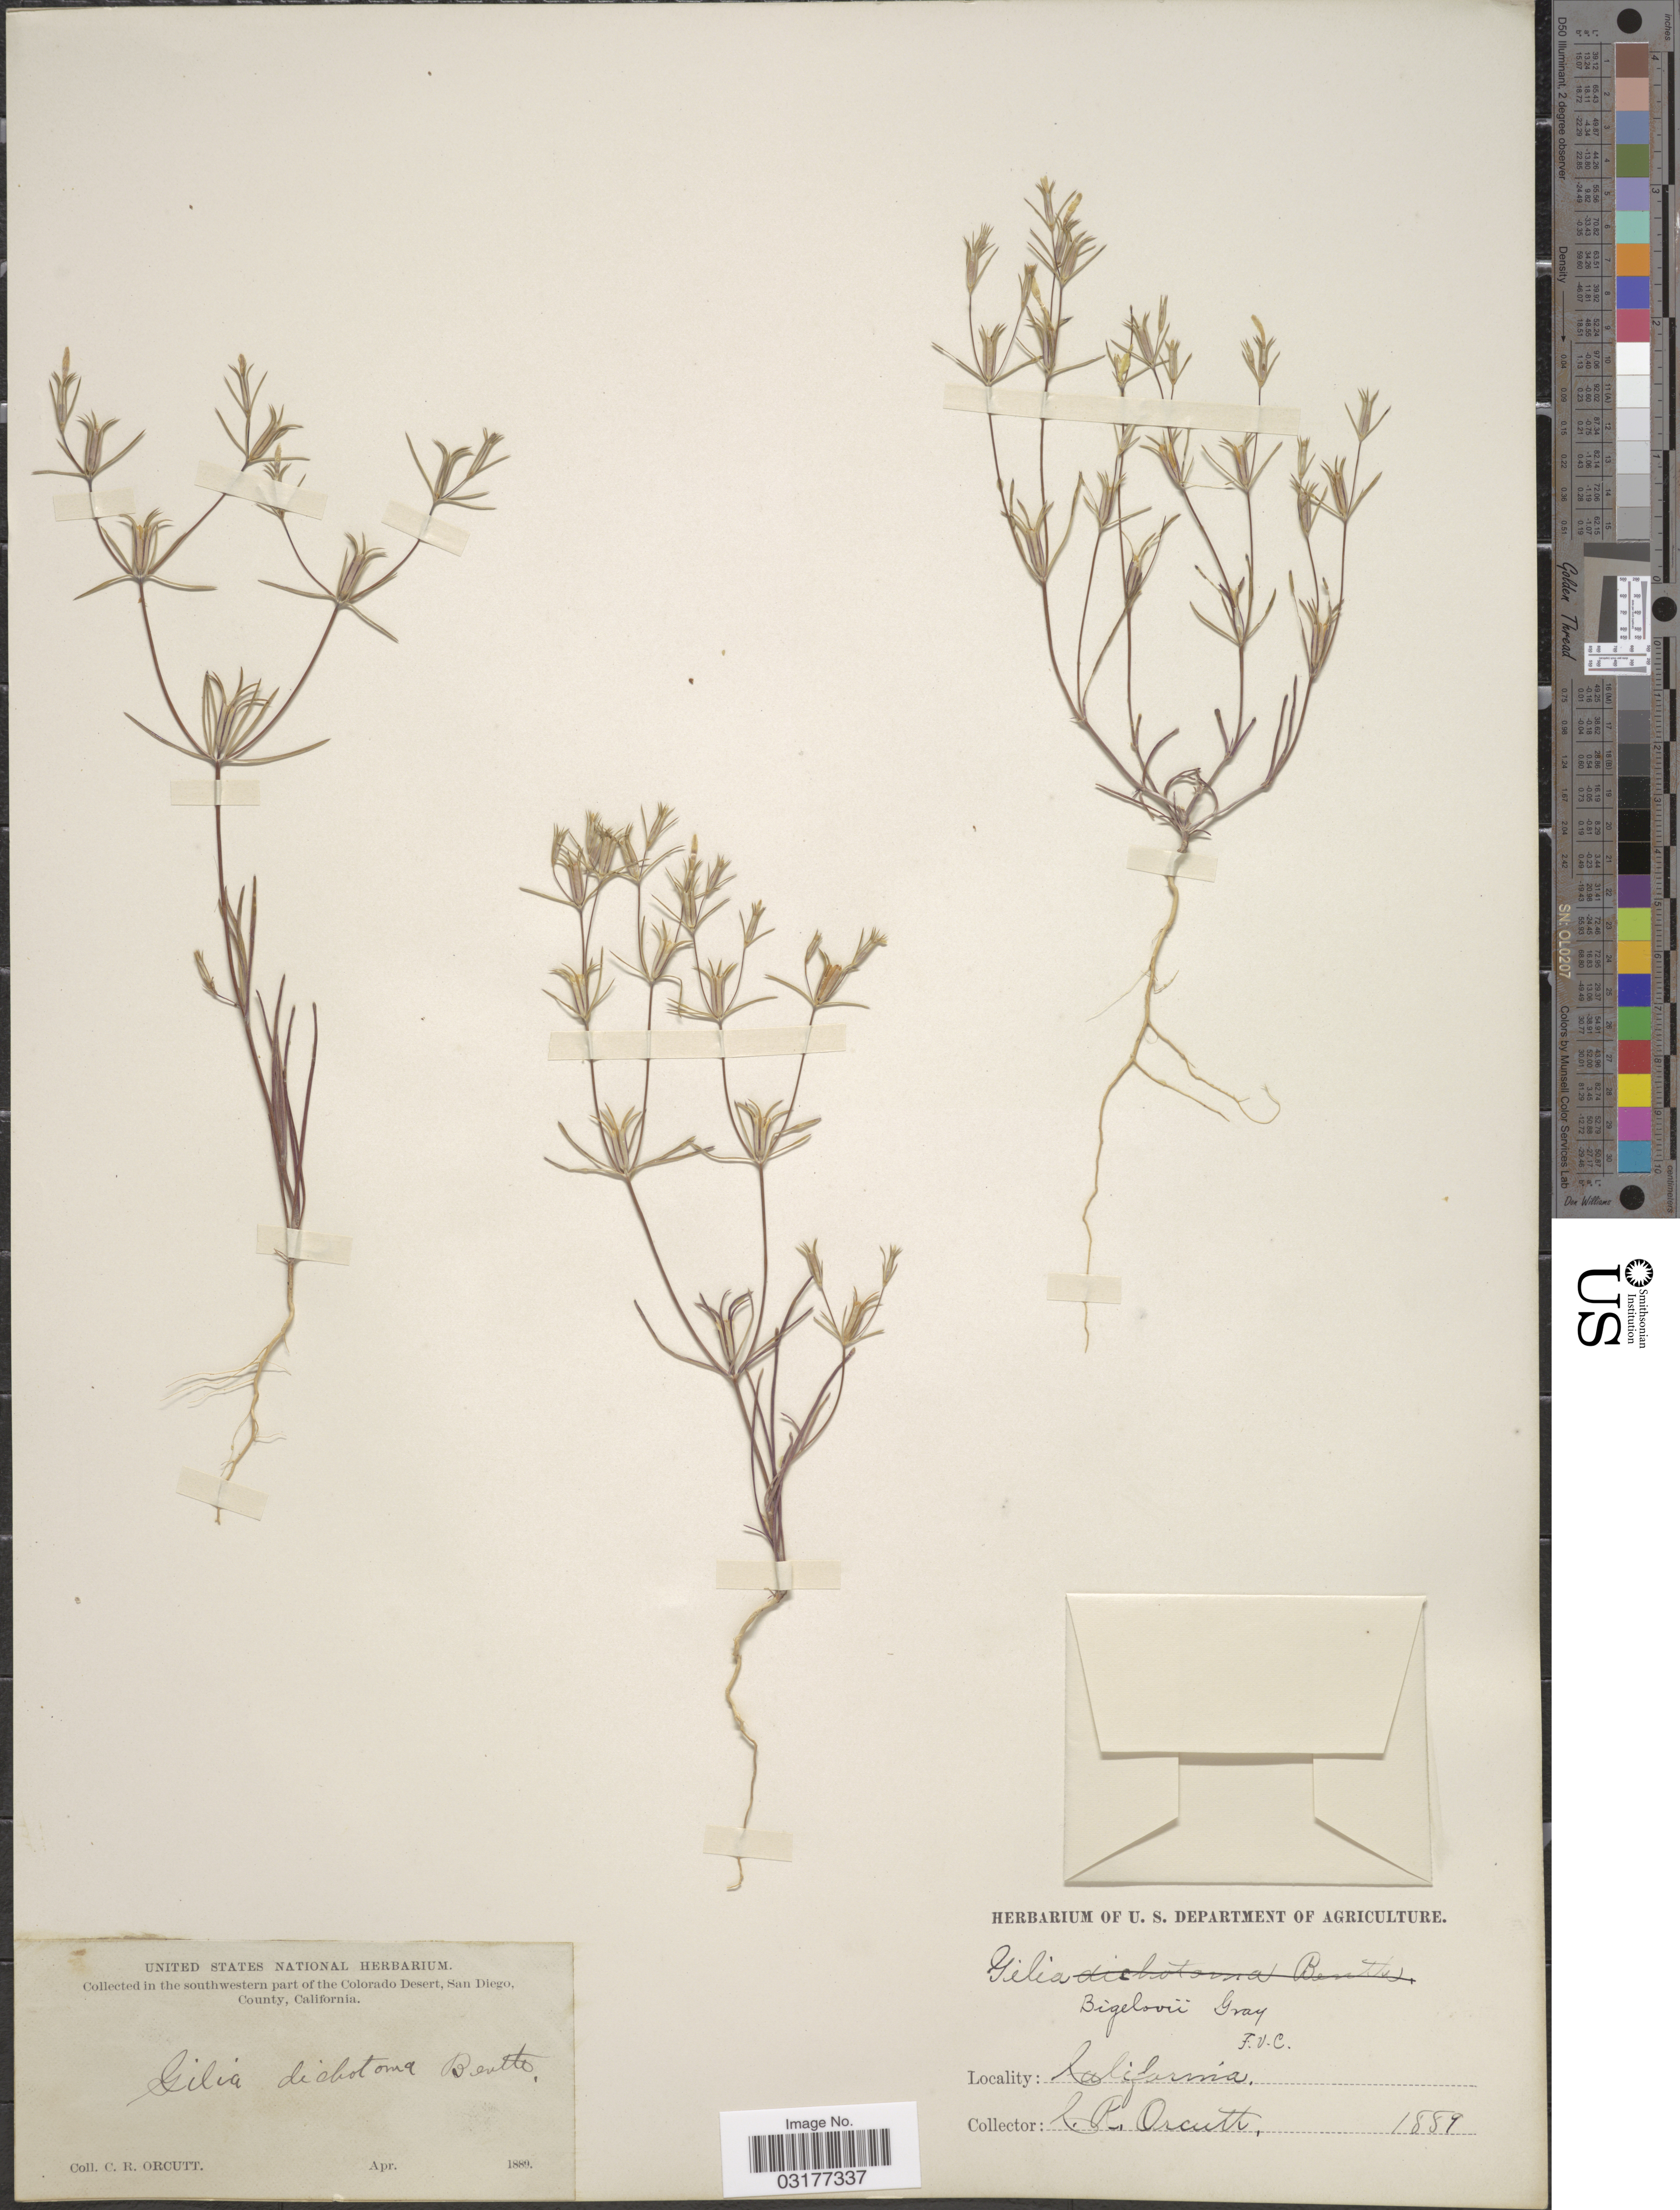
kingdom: Plantae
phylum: Tracheophyta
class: Magnoliopsida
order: Ericales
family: Polemoniaceae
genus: Linanthus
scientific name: Linanthus bigelovii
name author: (A. Gray) Greene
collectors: C. R. Orcutt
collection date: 1889-04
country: United States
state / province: California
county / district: San Diego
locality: Southwestern part of the Colorado Desert, San Diego County.